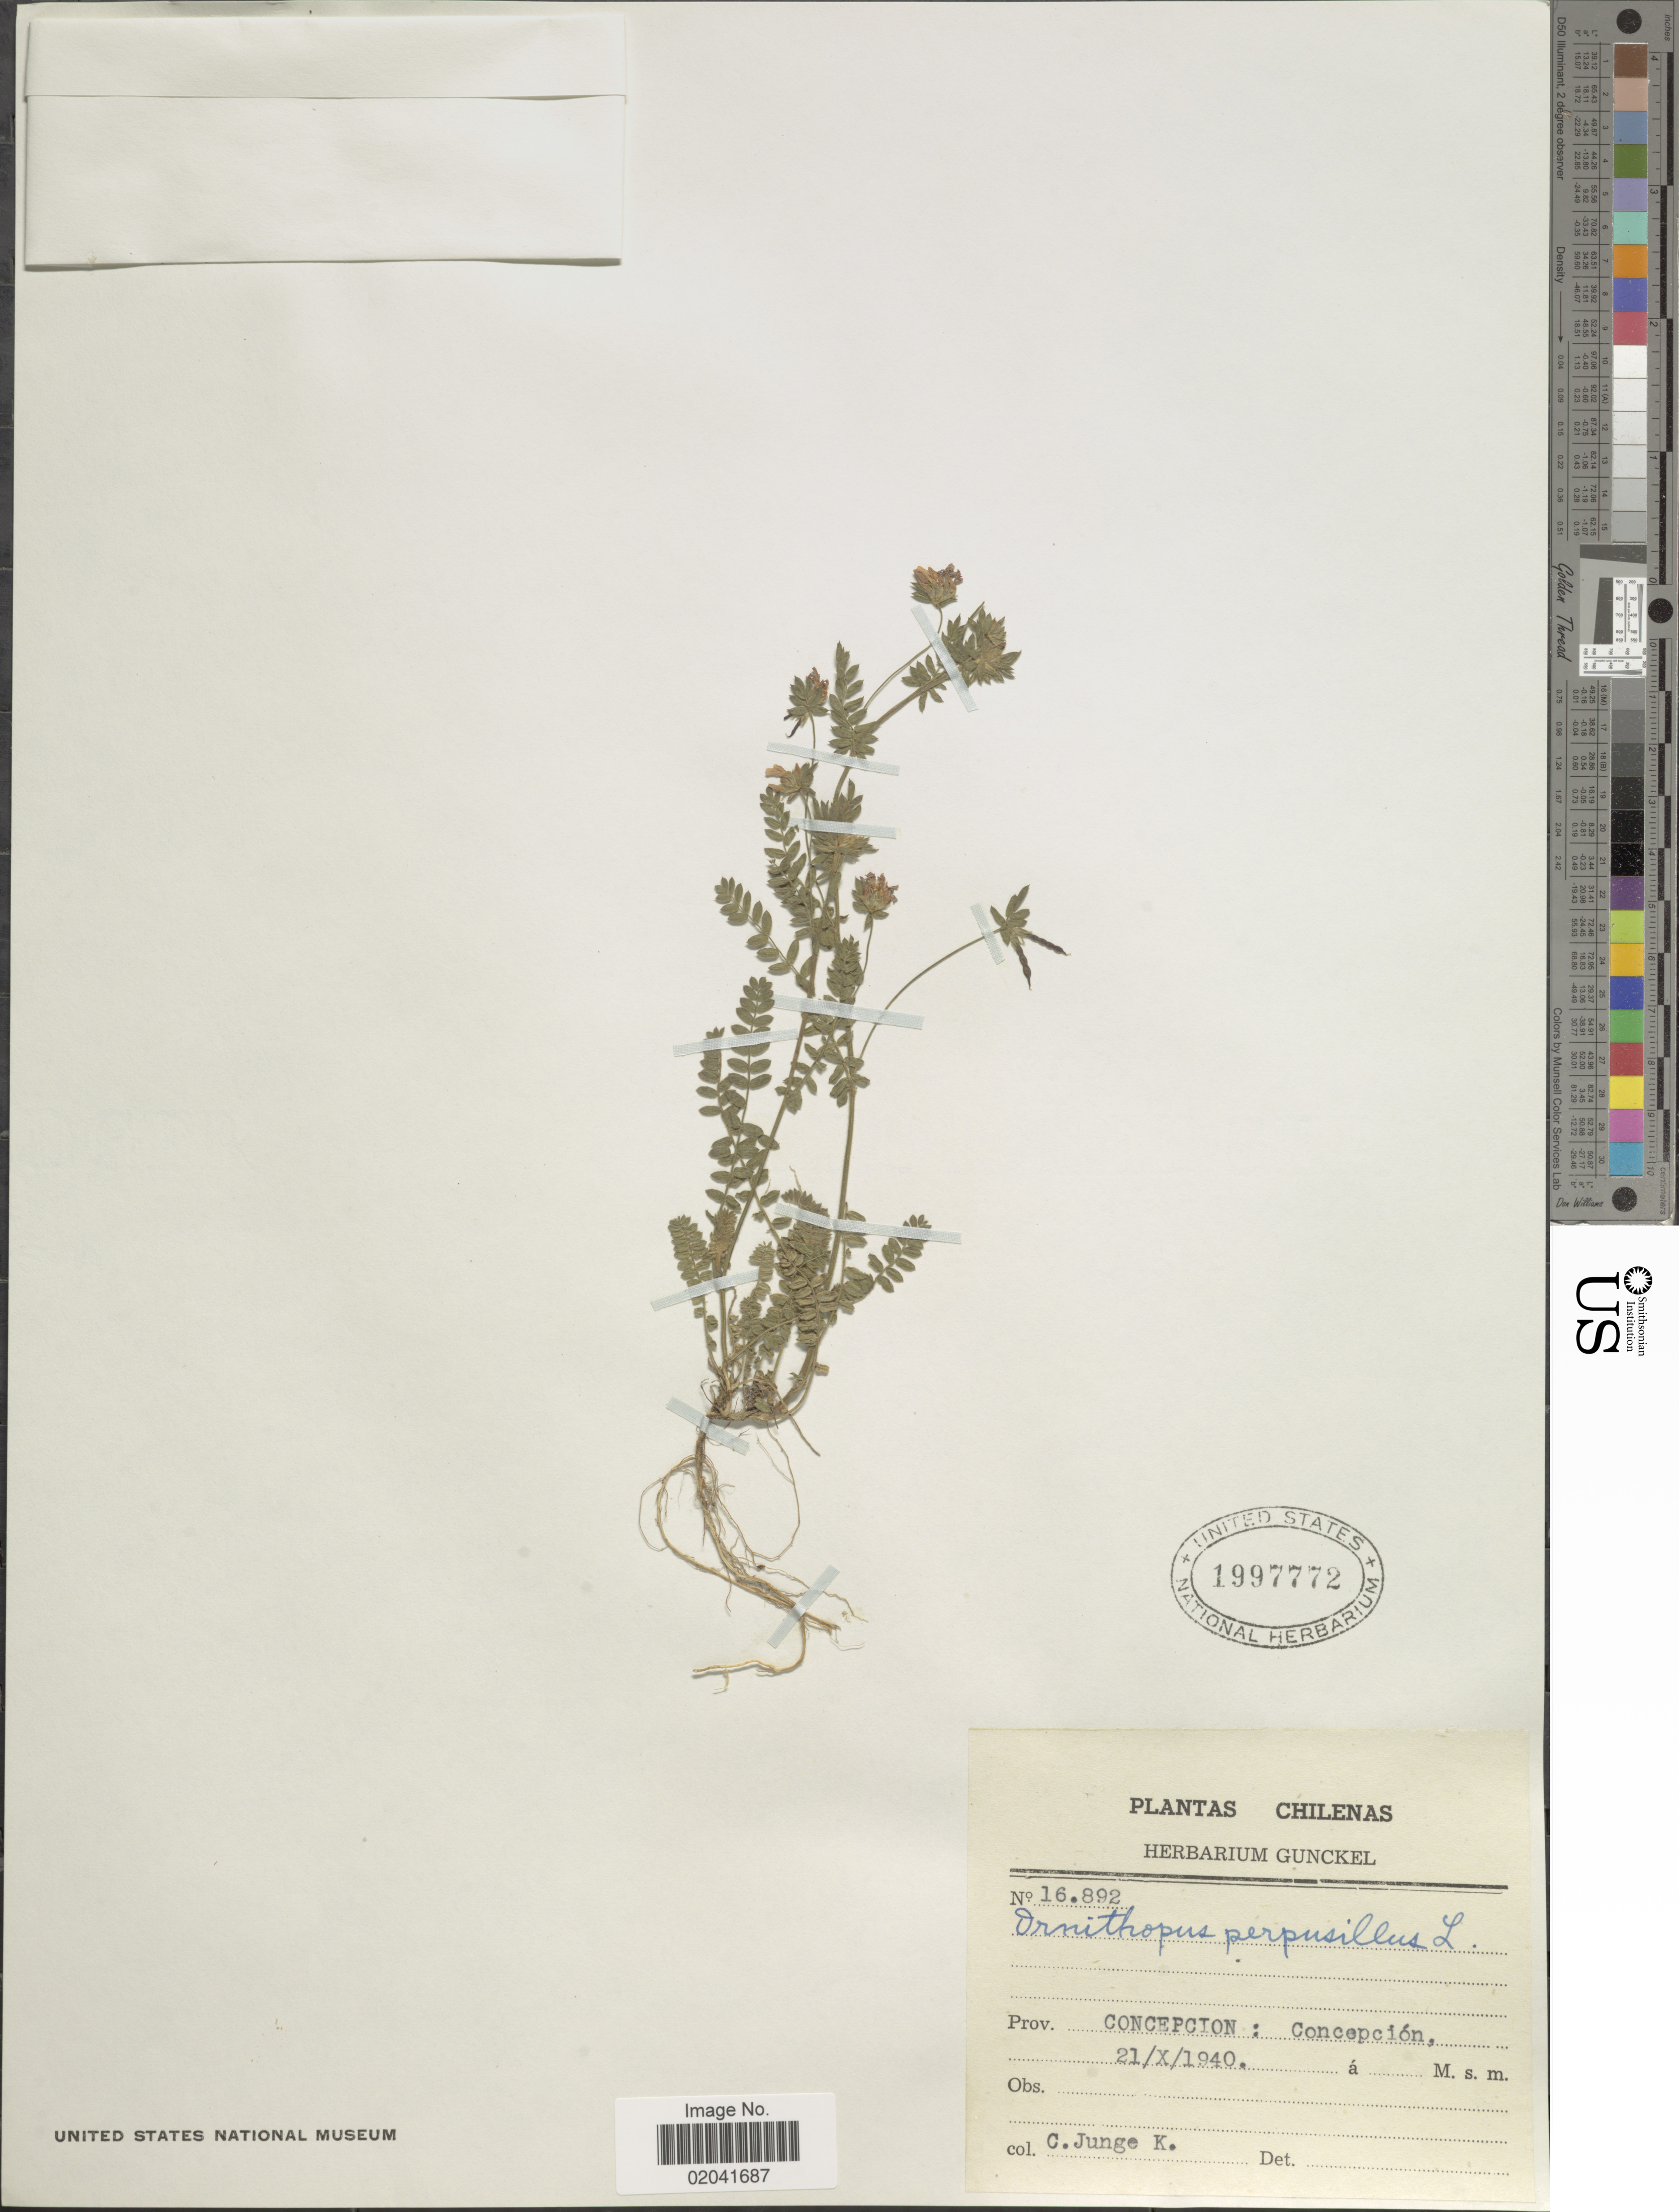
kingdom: Plantae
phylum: Tracheophyta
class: Magnoliopsida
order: Fabales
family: Fabaceae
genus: Ornithopus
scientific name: Ornithopus perpusillus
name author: L.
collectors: C. Junge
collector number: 16892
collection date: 1940-10-21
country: Chile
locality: Chilenas. Prov. Concepcion: Concepcion.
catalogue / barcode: US 1997772